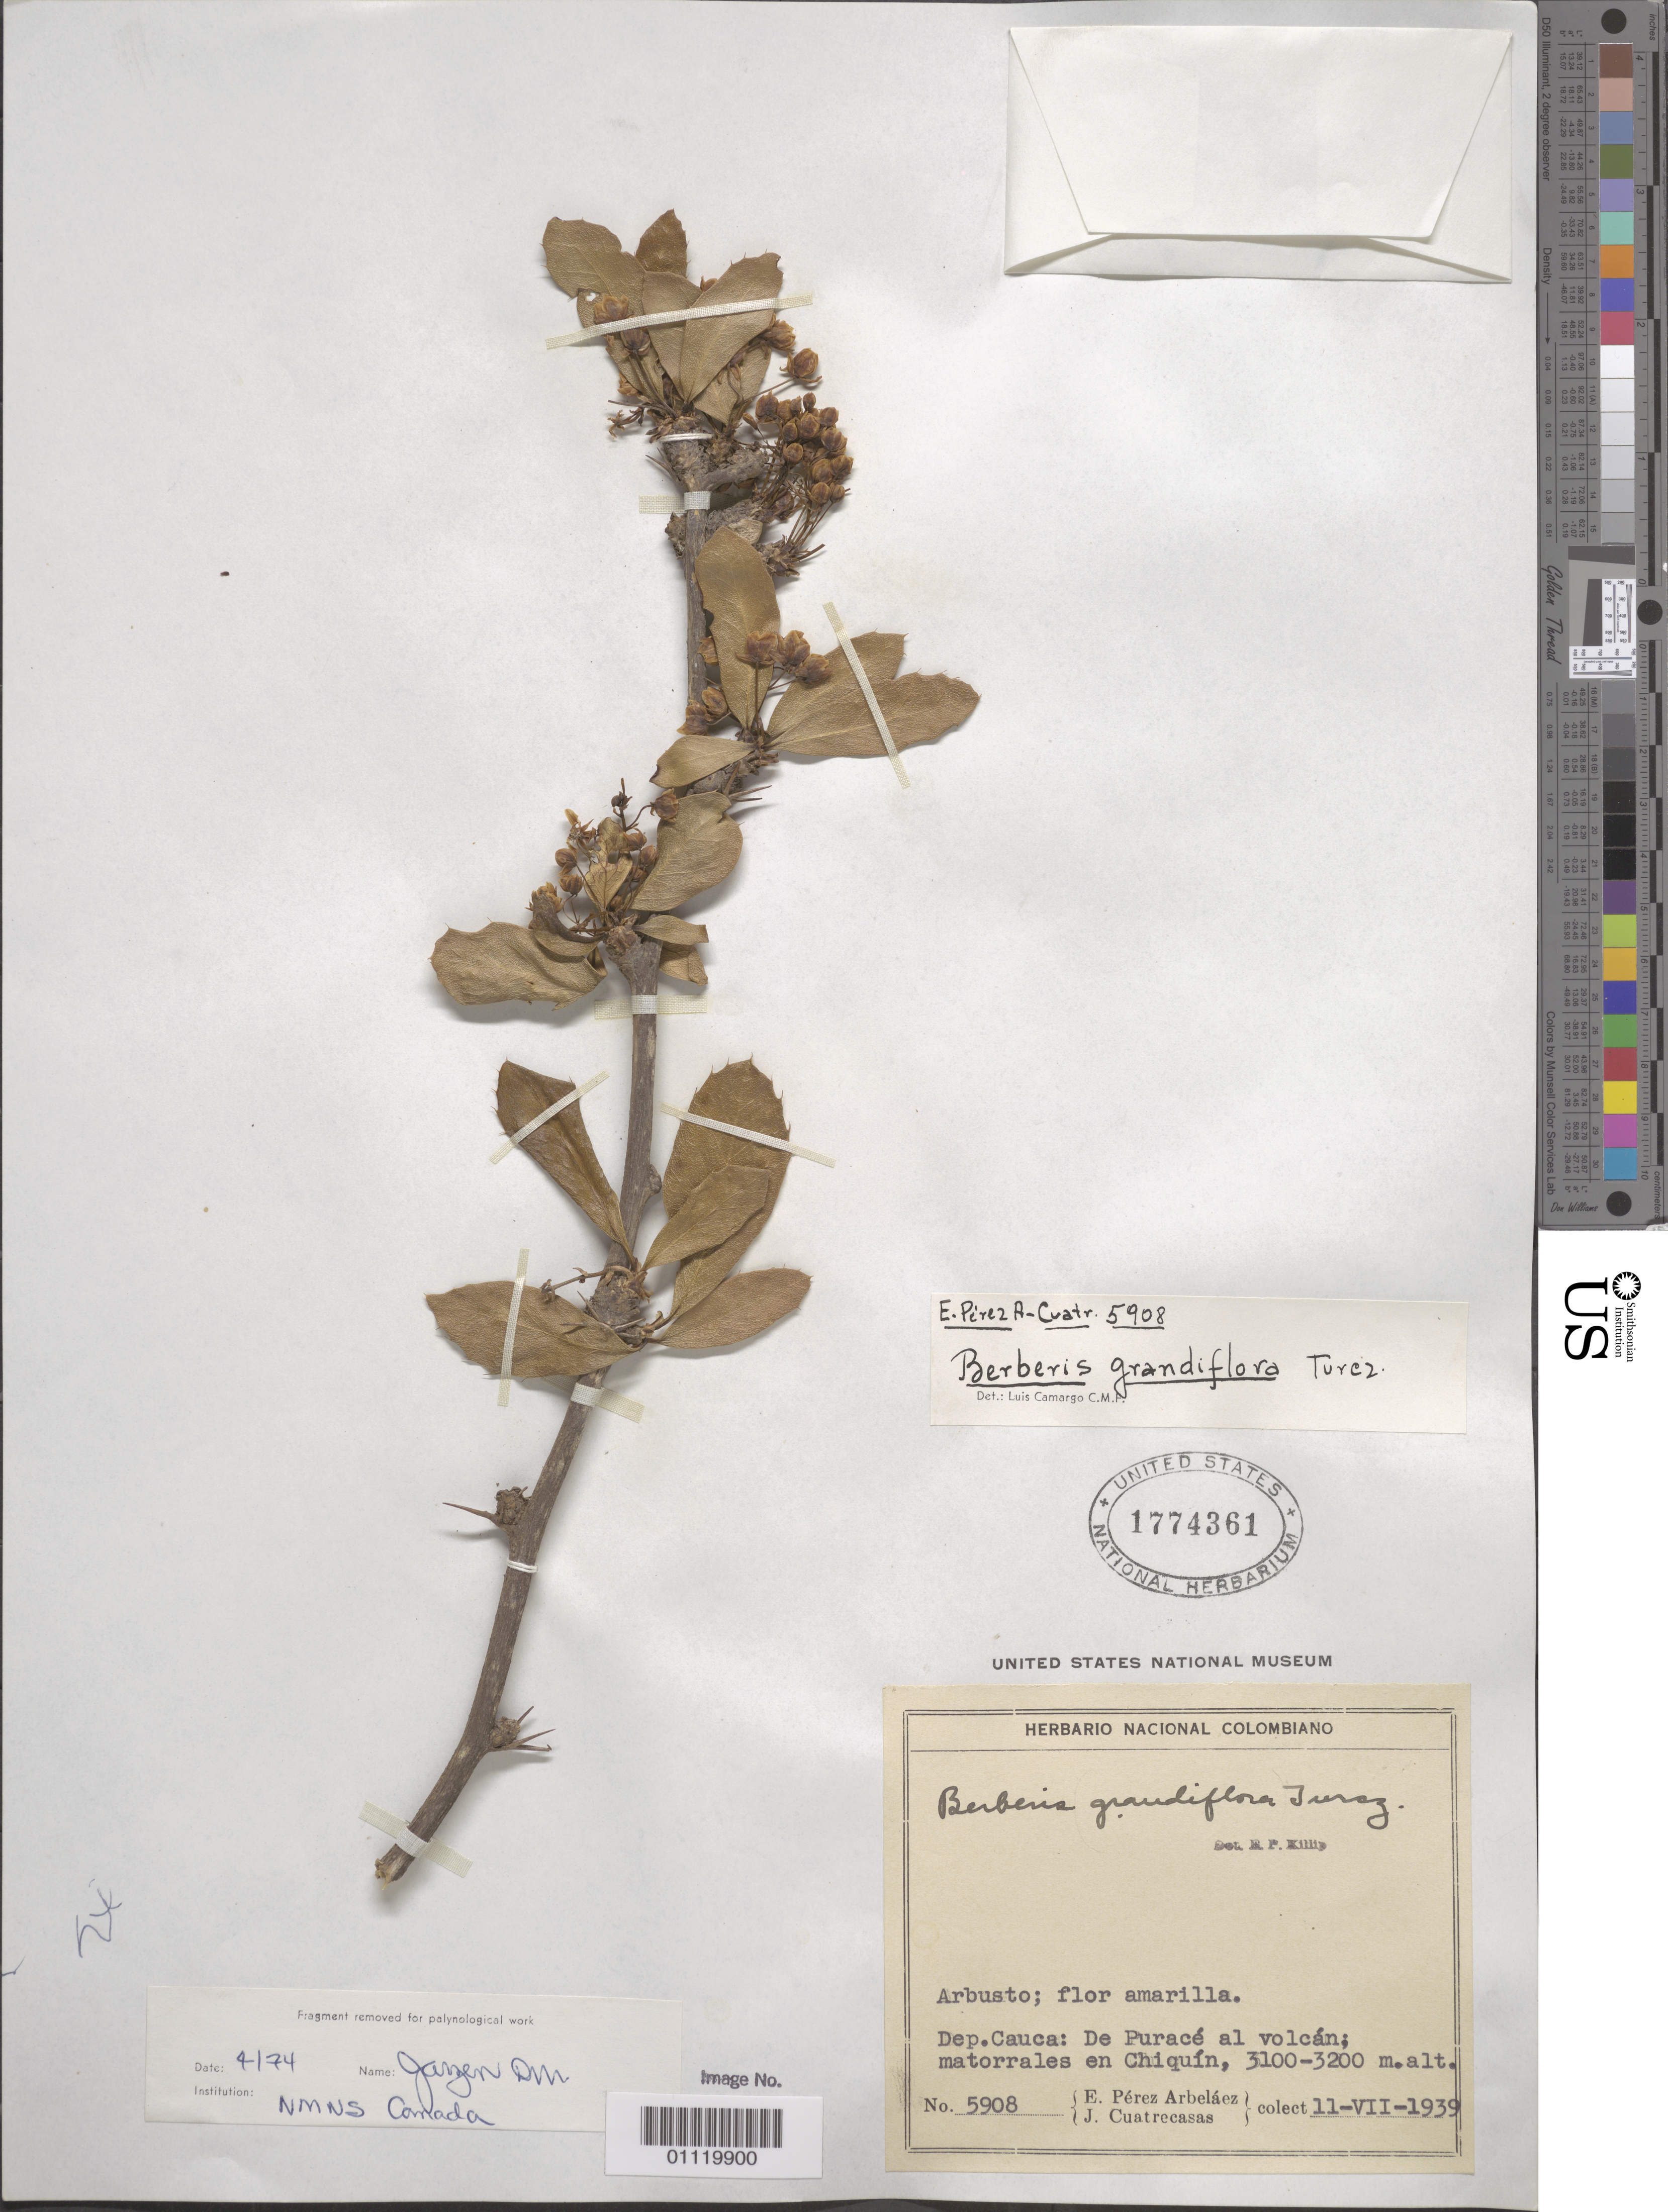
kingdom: Plantae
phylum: Tracheophyta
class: Magnoliopsida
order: Ranunculales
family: Berberidaceae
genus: Berberis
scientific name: Berberis grandiflora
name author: Turcz.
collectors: E. Pérez Arbeláez & J. Cuatrecasas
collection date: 1939-07-11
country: Colombia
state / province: Cauca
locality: Purace volcano; bushes in Chiquin.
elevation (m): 3100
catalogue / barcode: US 1774361